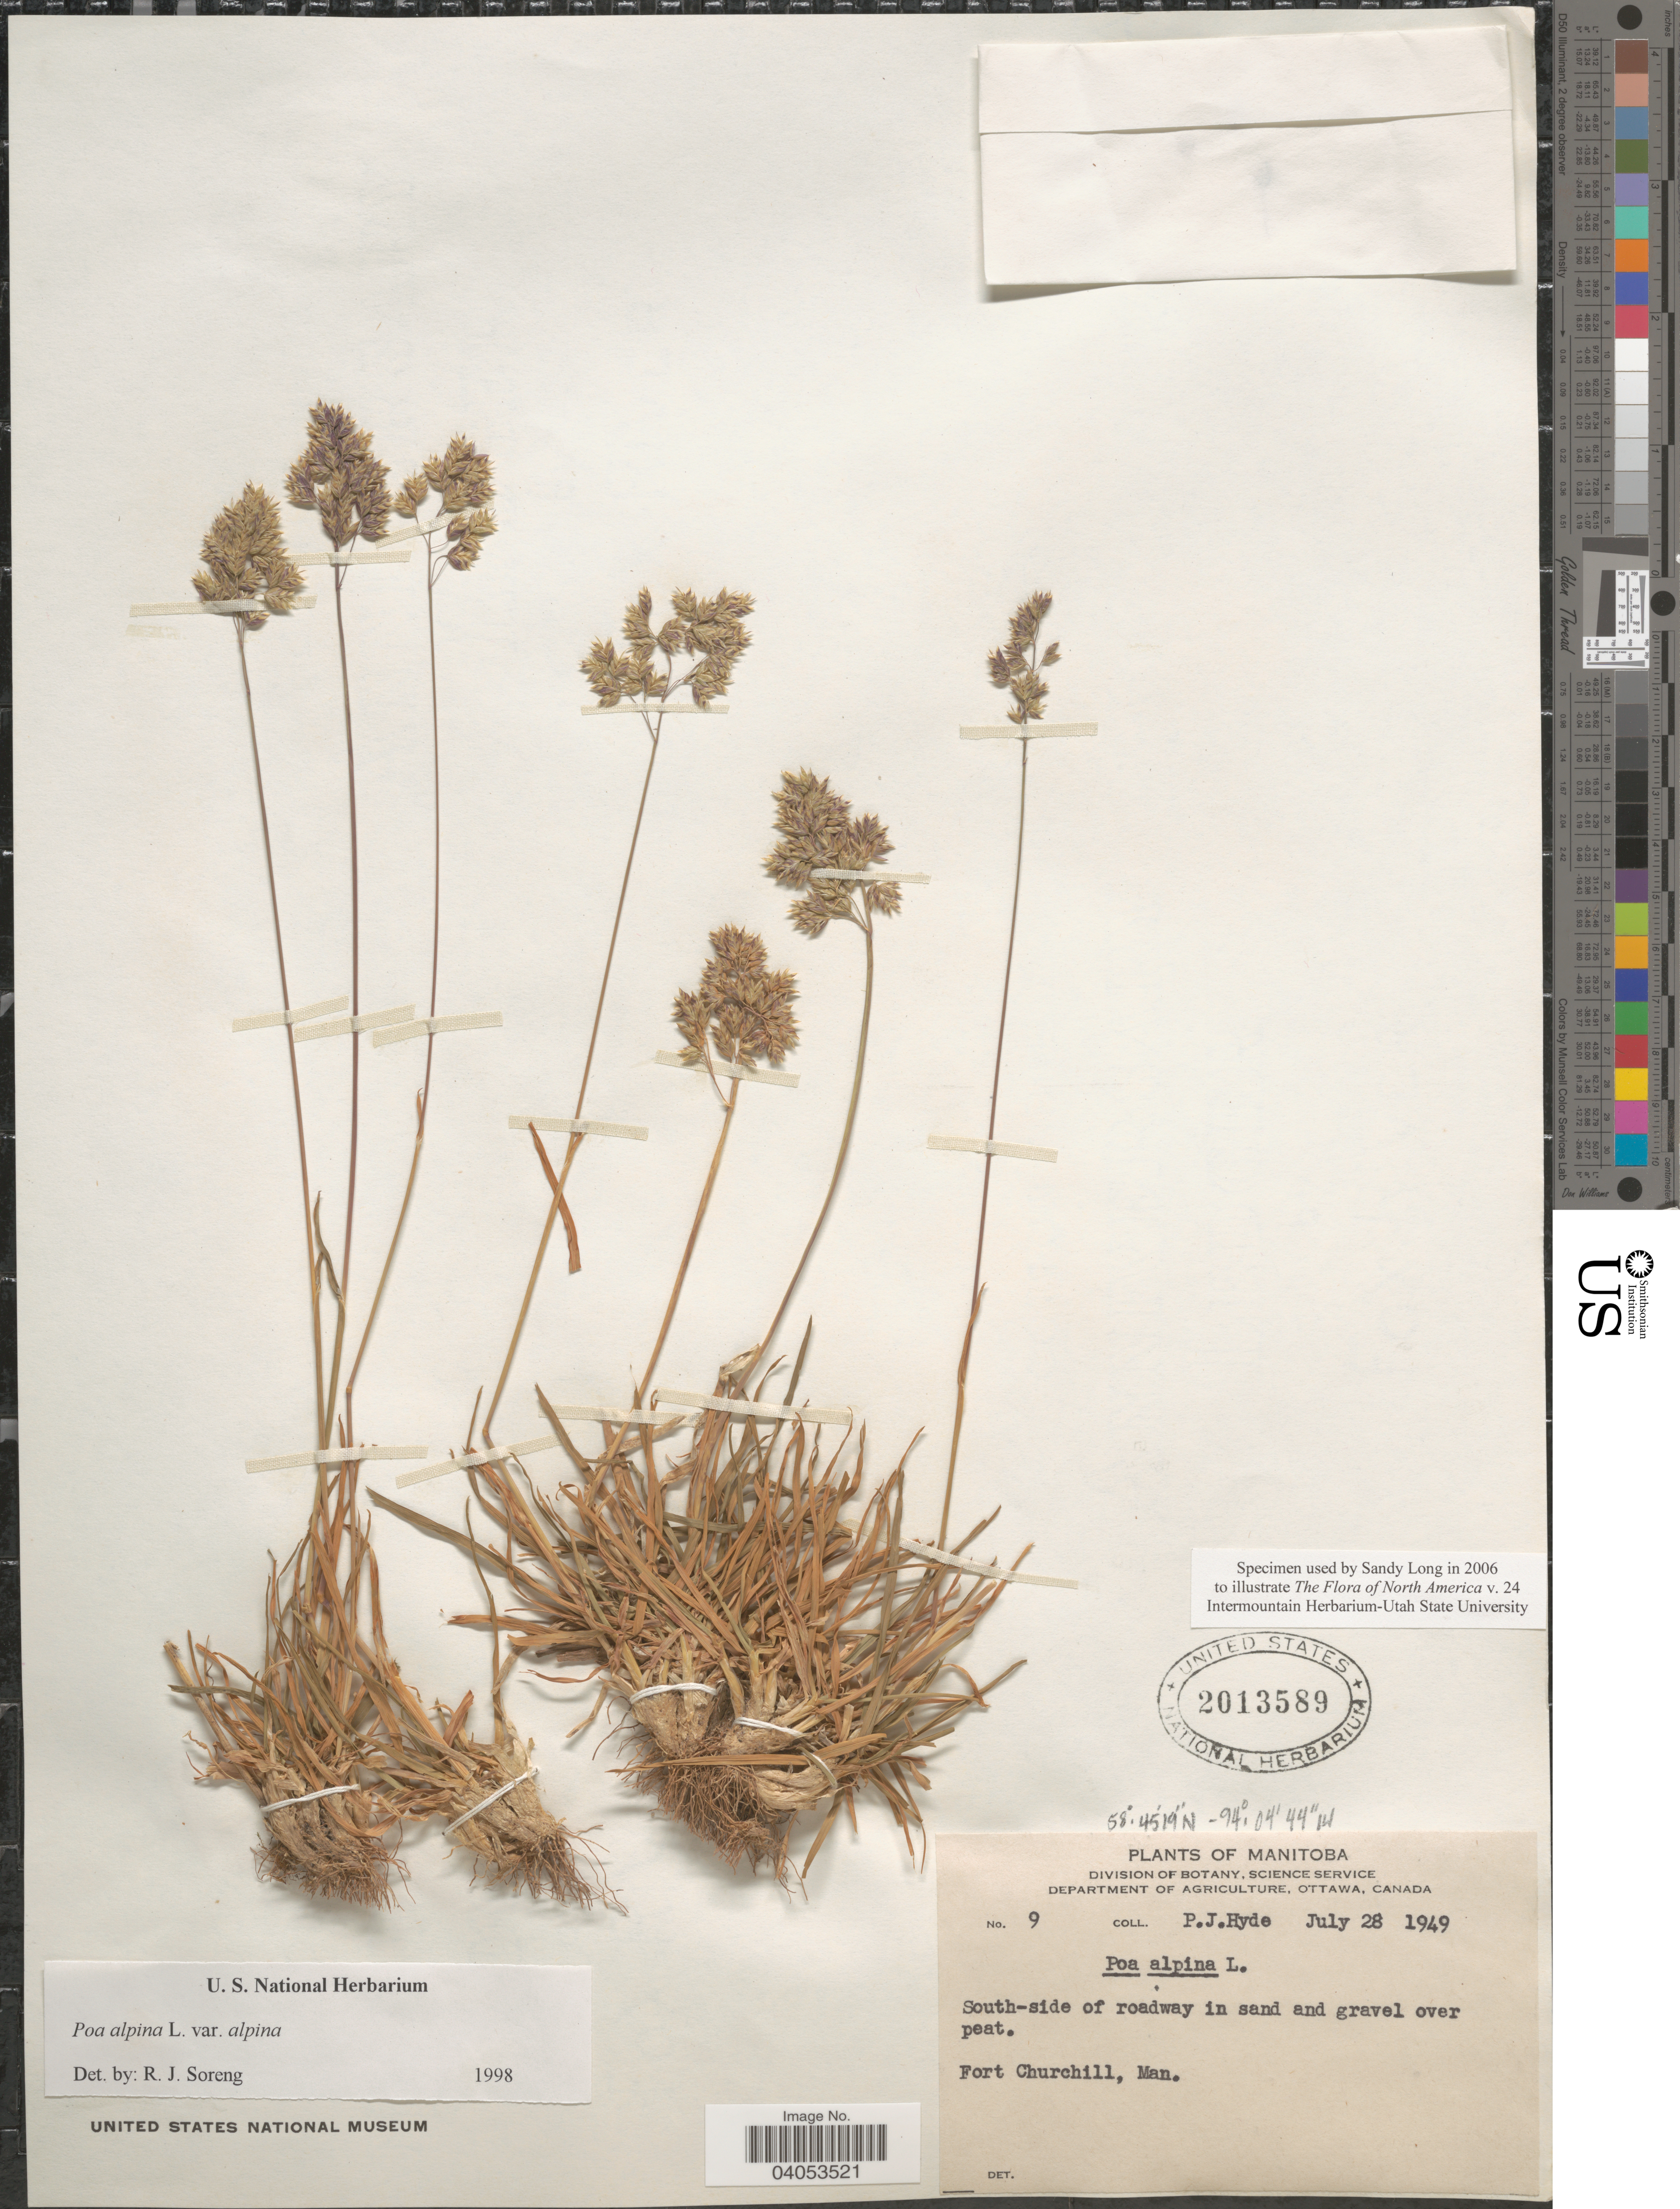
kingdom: Plantae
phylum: Tracheophyta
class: Liliopsida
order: Poales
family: Poaceae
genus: Poa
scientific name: Poa alpina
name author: L.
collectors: P. Hyde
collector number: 9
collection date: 1949-07-28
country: Canada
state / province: Manitoba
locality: South-side of roadway. Fort Churchill.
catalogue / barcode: US 2013589